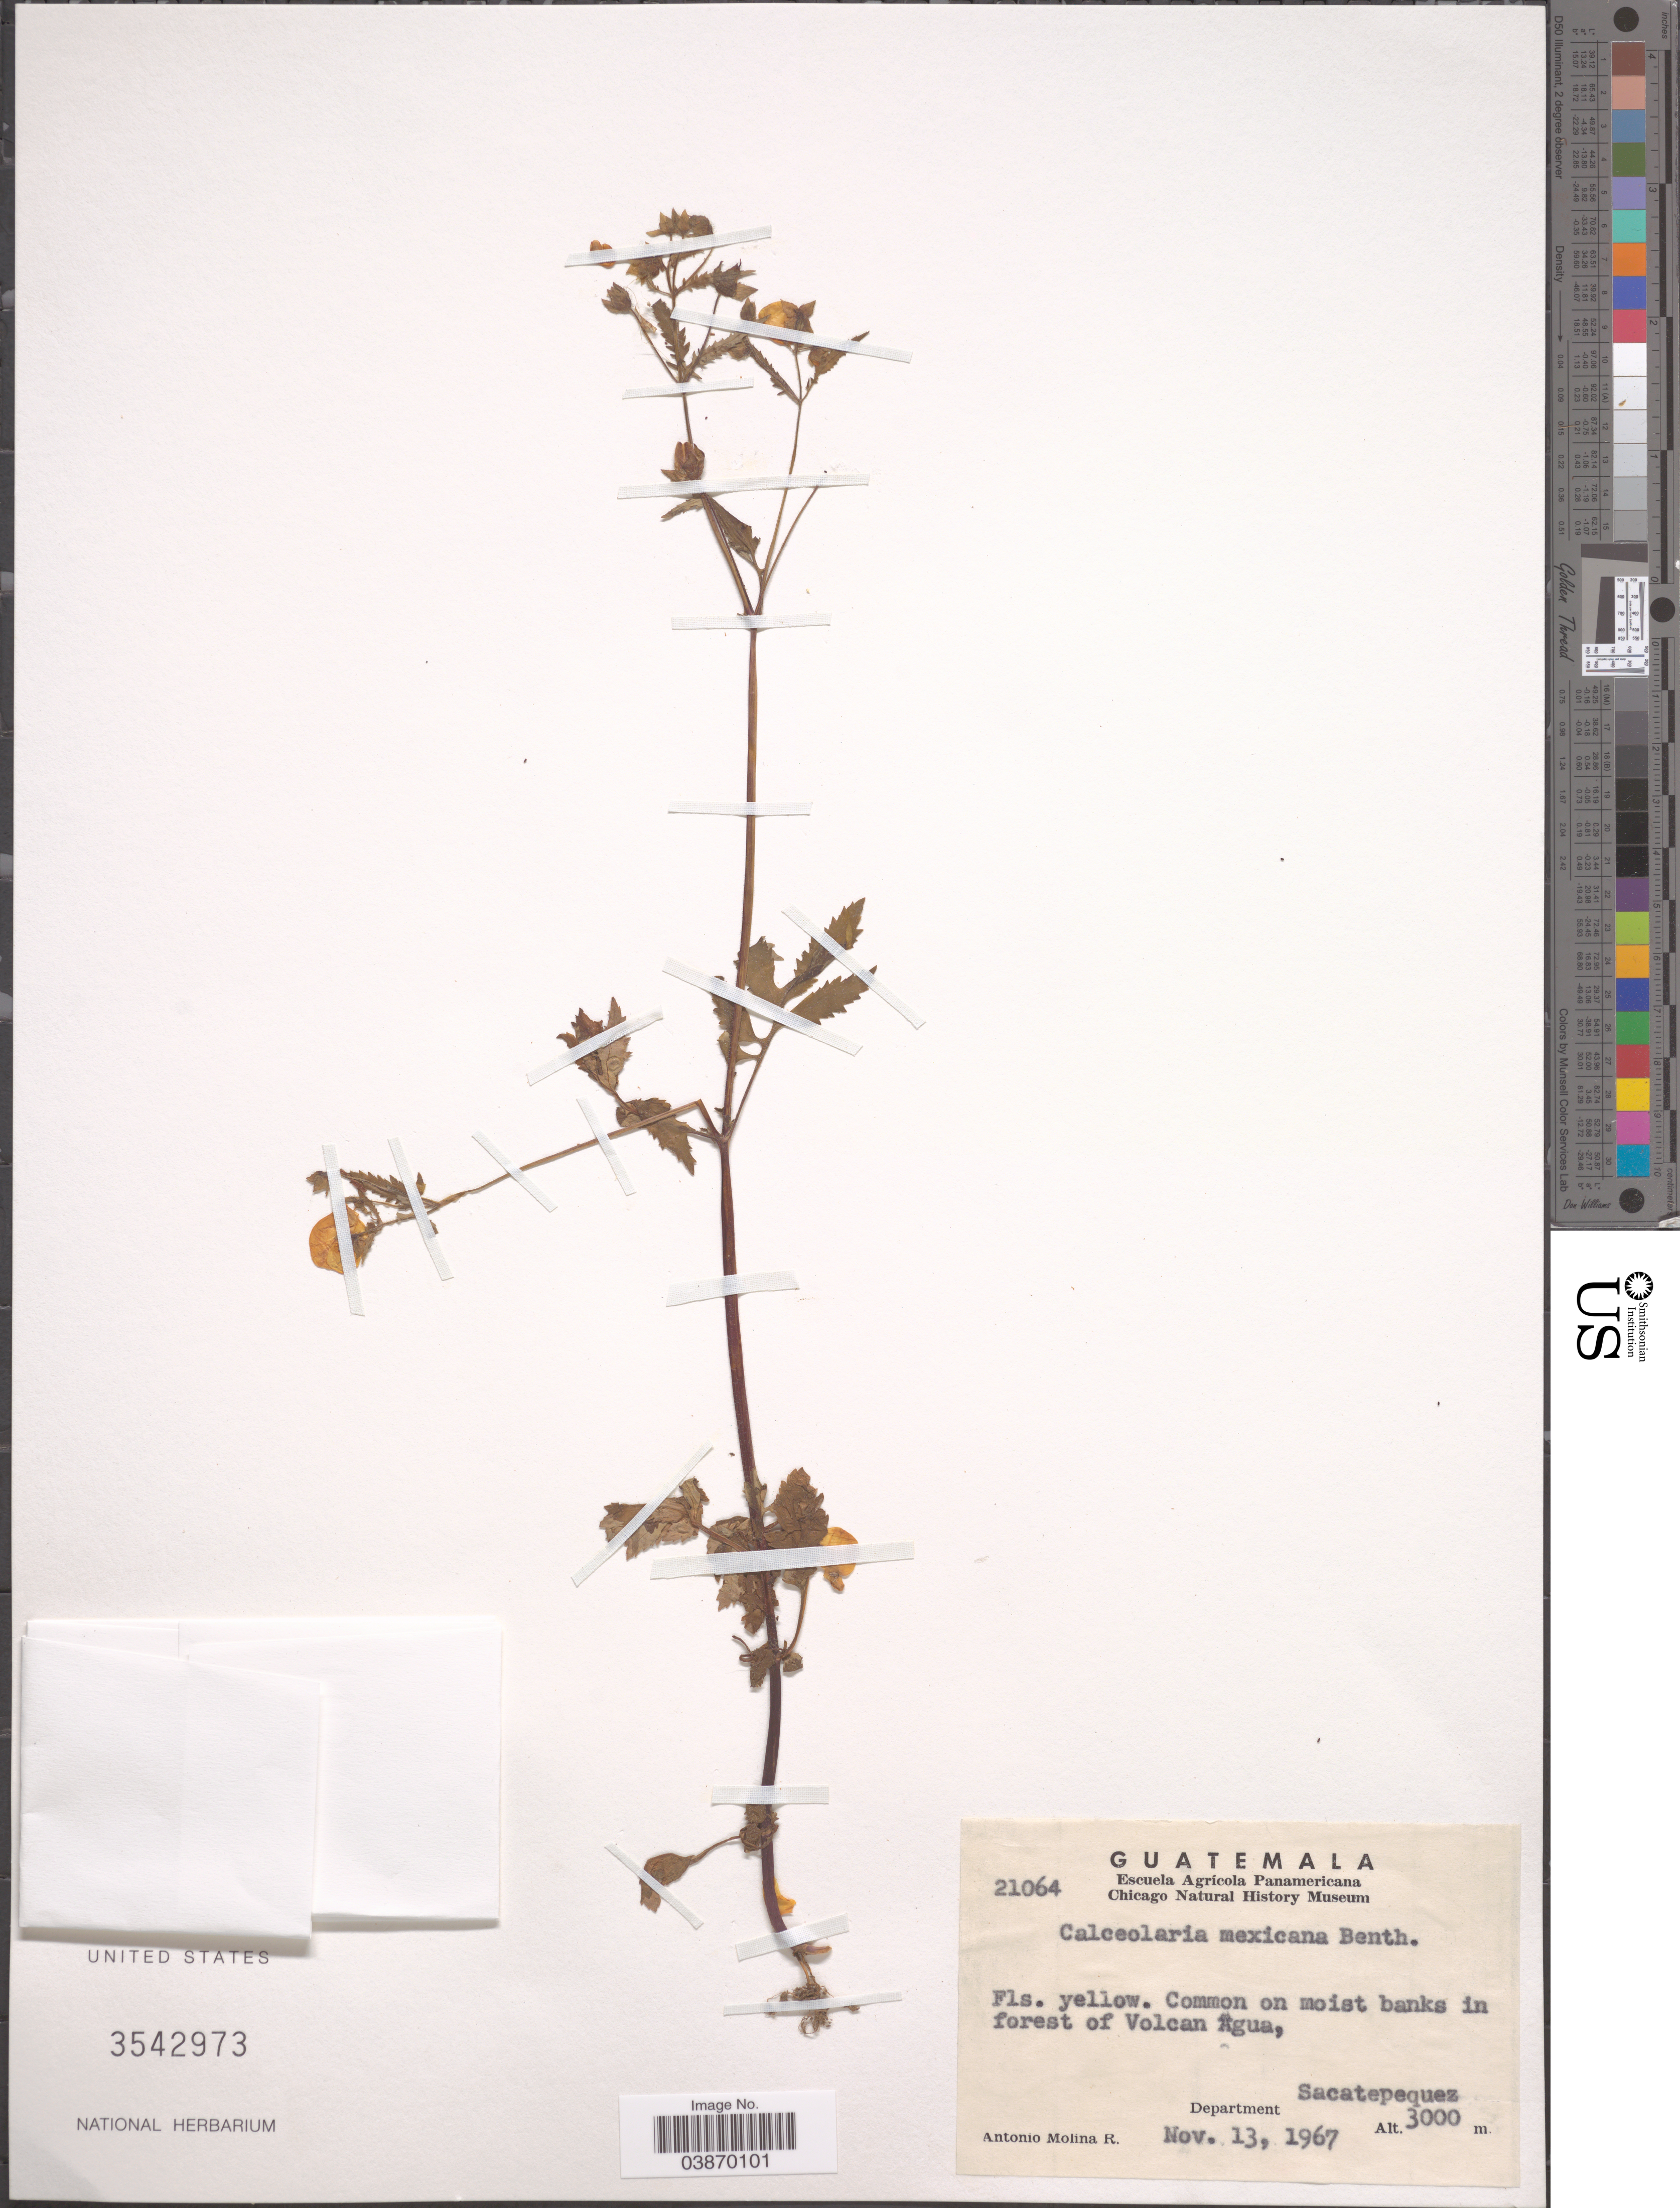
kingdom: Plantae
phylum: Tracheophyta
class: Magnoliopsida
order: Lamiales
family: Calceolariaceae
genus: Calceolaria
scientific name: Calceolaria mexicana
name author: Benth.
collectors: A. Molina R.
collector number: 21064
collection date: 1967-11-13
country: Guatemala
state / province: Sacatepequez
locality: Common on moist banks in forest of Volcan Agua, Department of Sacatepequez.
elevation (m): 3000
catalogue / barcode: US 3542973